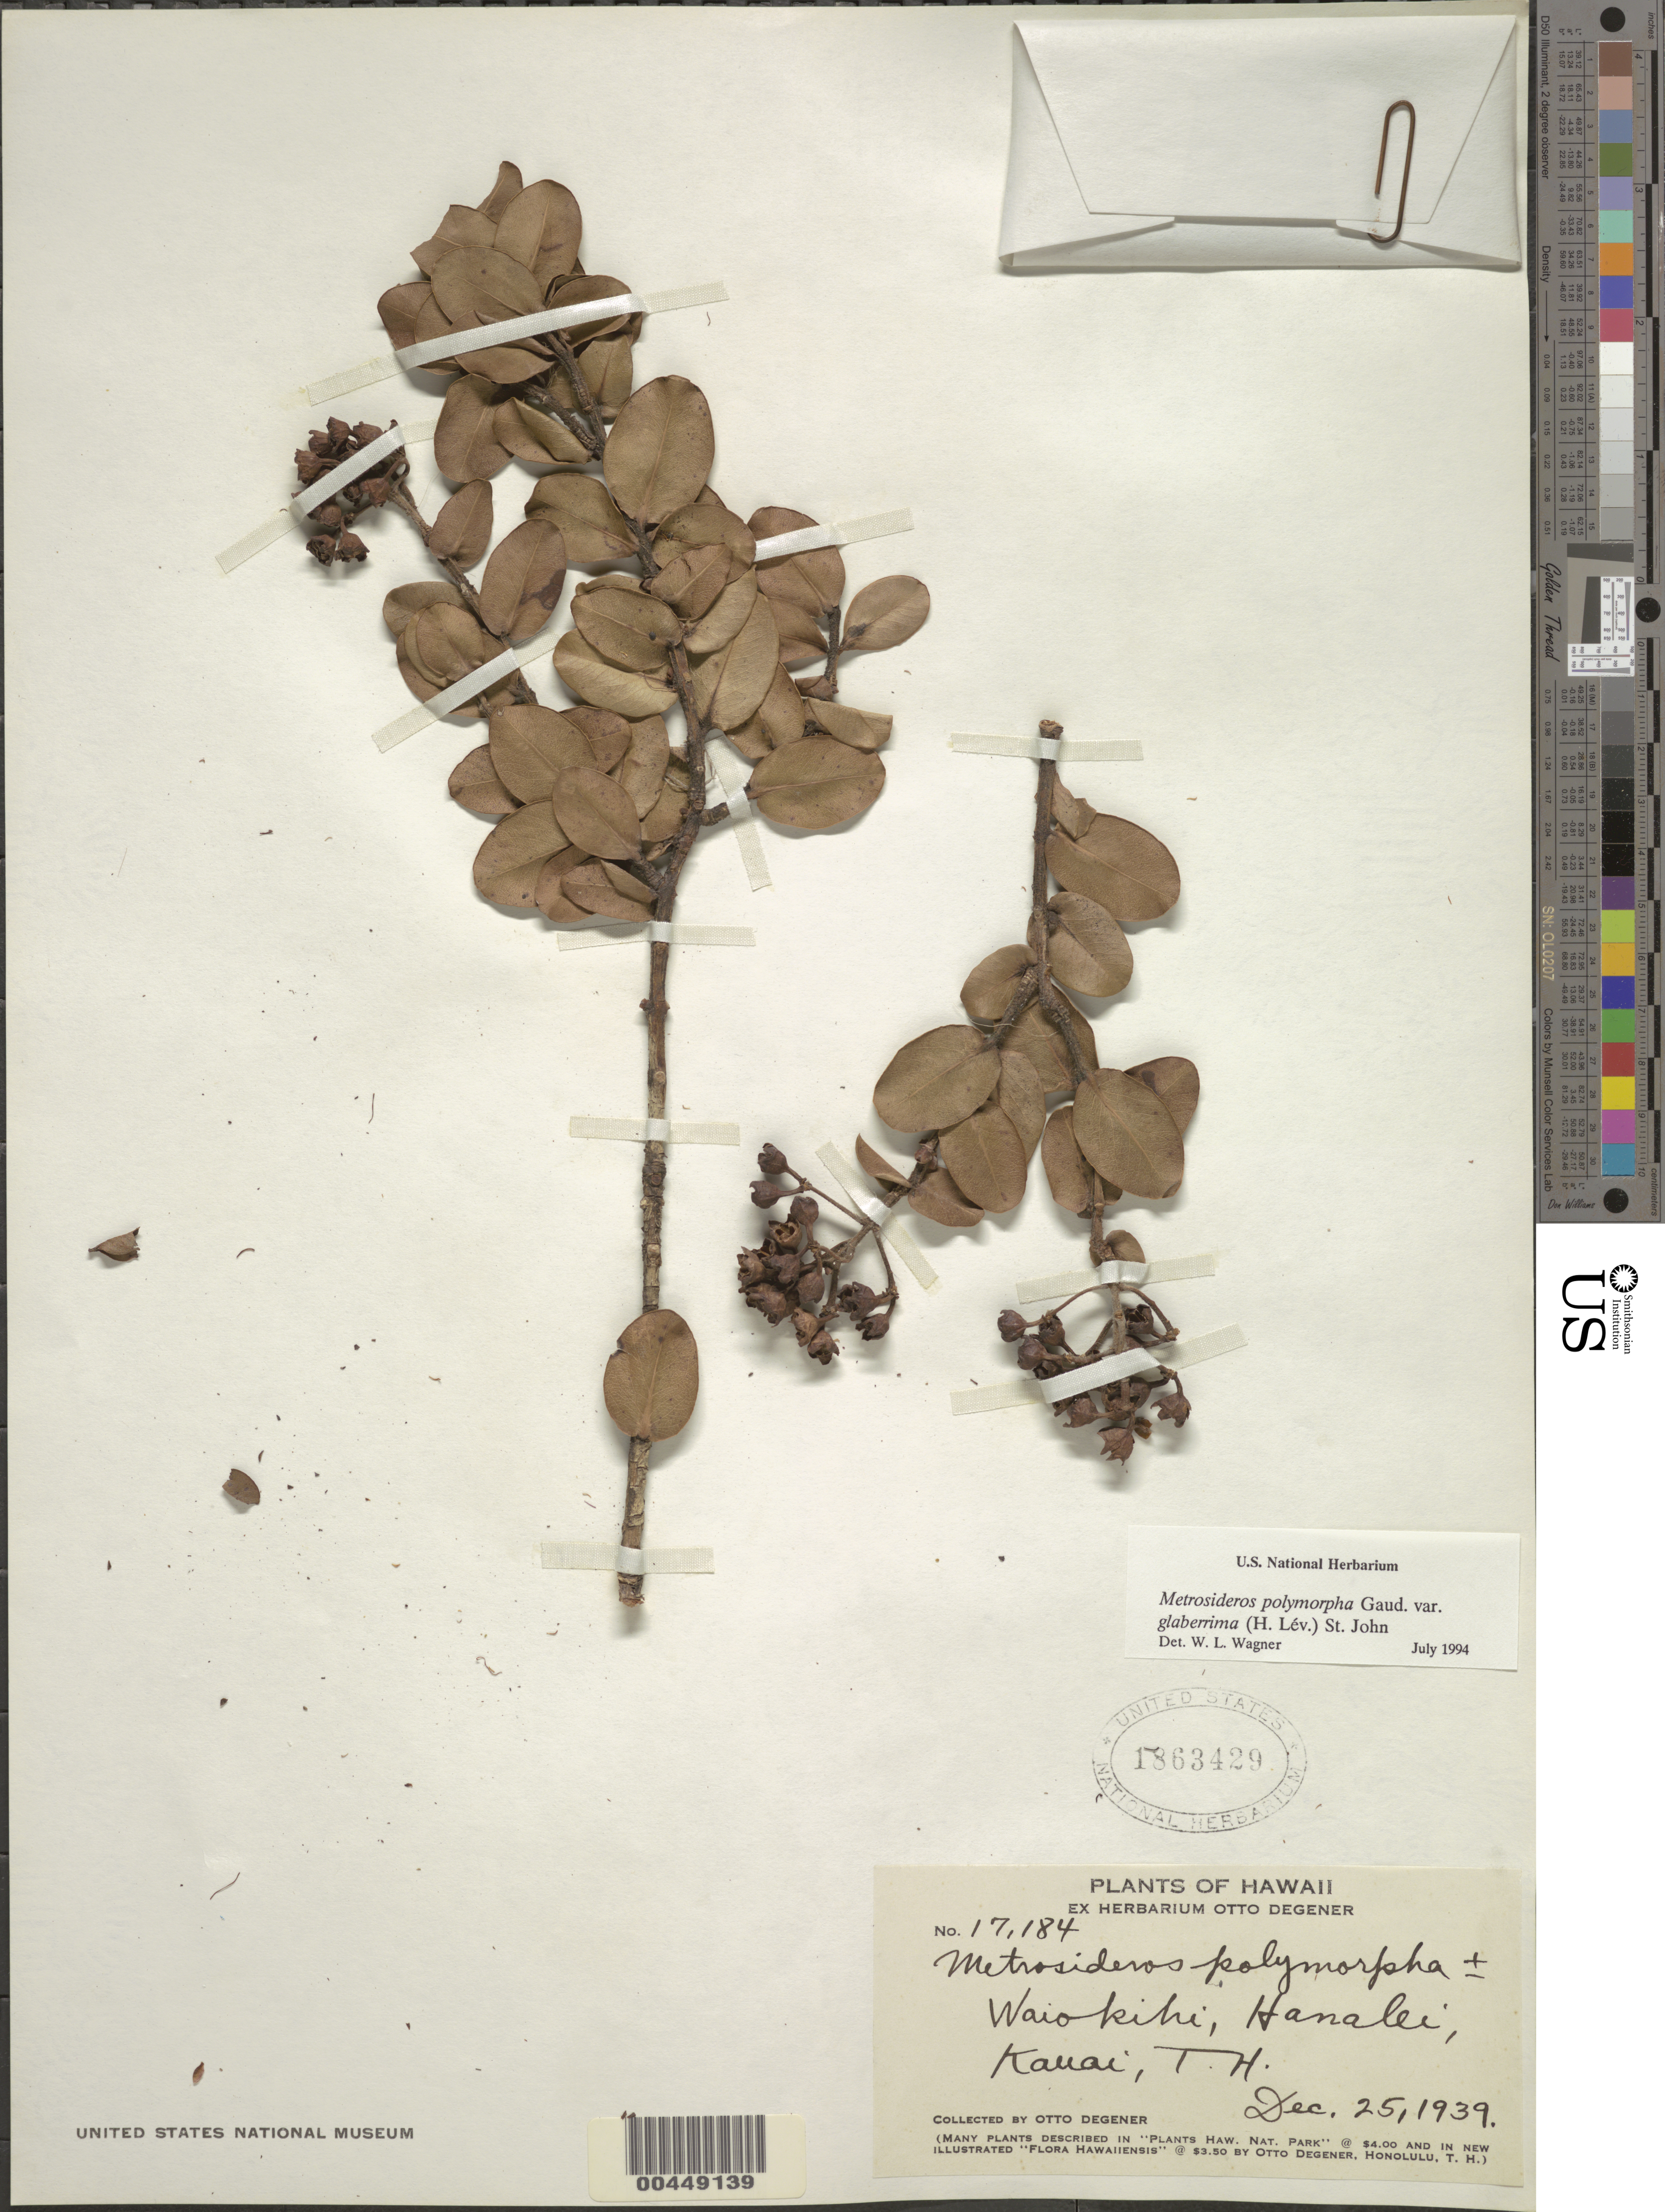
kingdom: Plantae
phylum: Tracheophyta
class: Magnoliopsida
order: Myrtales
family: Myrtaceae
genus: Metrosideros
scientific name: Metrosideros polymorpha var. glaberrima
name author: (H. Lév.) H. St. John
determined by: Wagner, W. L., (BOT), Smithsonian Institution - National Museum of Natural History (UNITED STATES)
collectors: O. Degener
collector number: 17184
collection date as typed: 25 Dec 1939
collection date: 1939-12-25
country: United States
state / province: Hawaii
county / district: Kauai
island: Kaua'i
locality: Waiokihi, Hanalei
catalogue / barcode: US 1863429